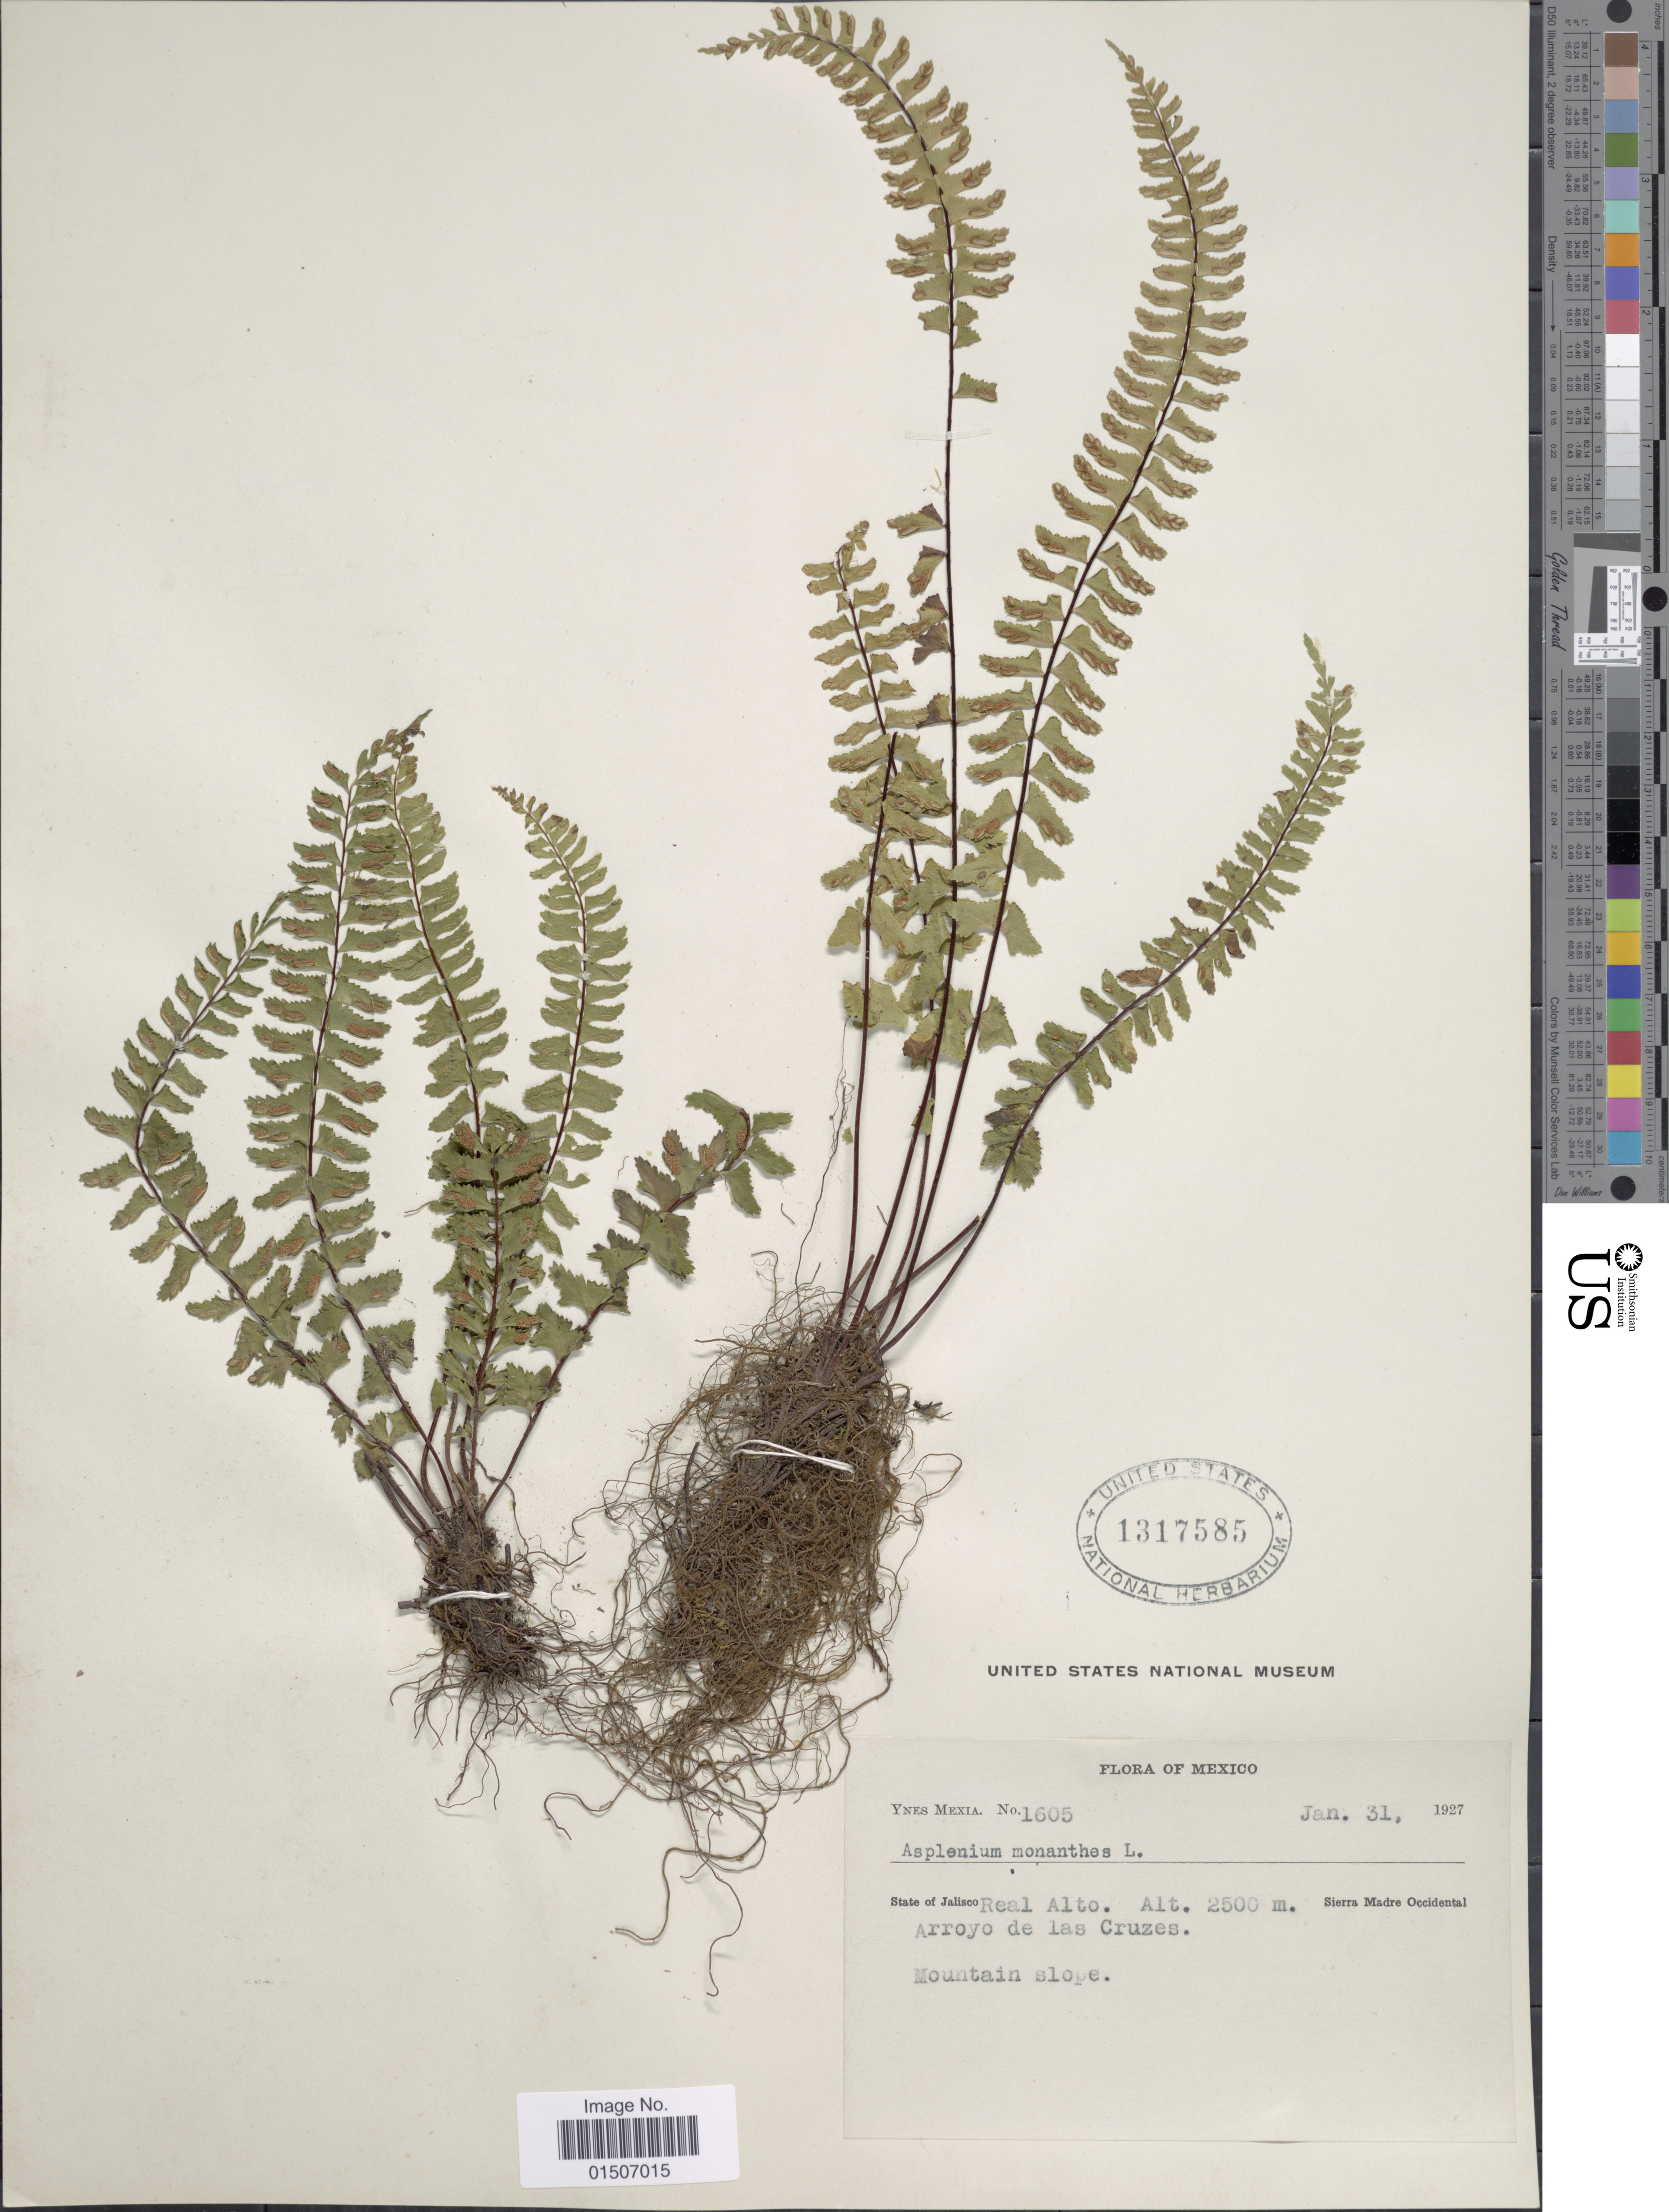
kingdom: Plantae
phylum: Tracheophyta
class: Polypodiopsida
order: Polypodiales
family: Aspleniaceae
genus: Asplenium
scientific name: Asplenium monanthes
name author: L.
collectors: Y. Mexia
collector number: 1605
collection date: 1927-01-31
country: Mexico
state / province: Jalisco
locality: Real Alto, Sierra Madre Occidental, Arroyo de las Cruzes, Mountain slope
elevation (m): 2500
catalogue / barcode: US 1317585